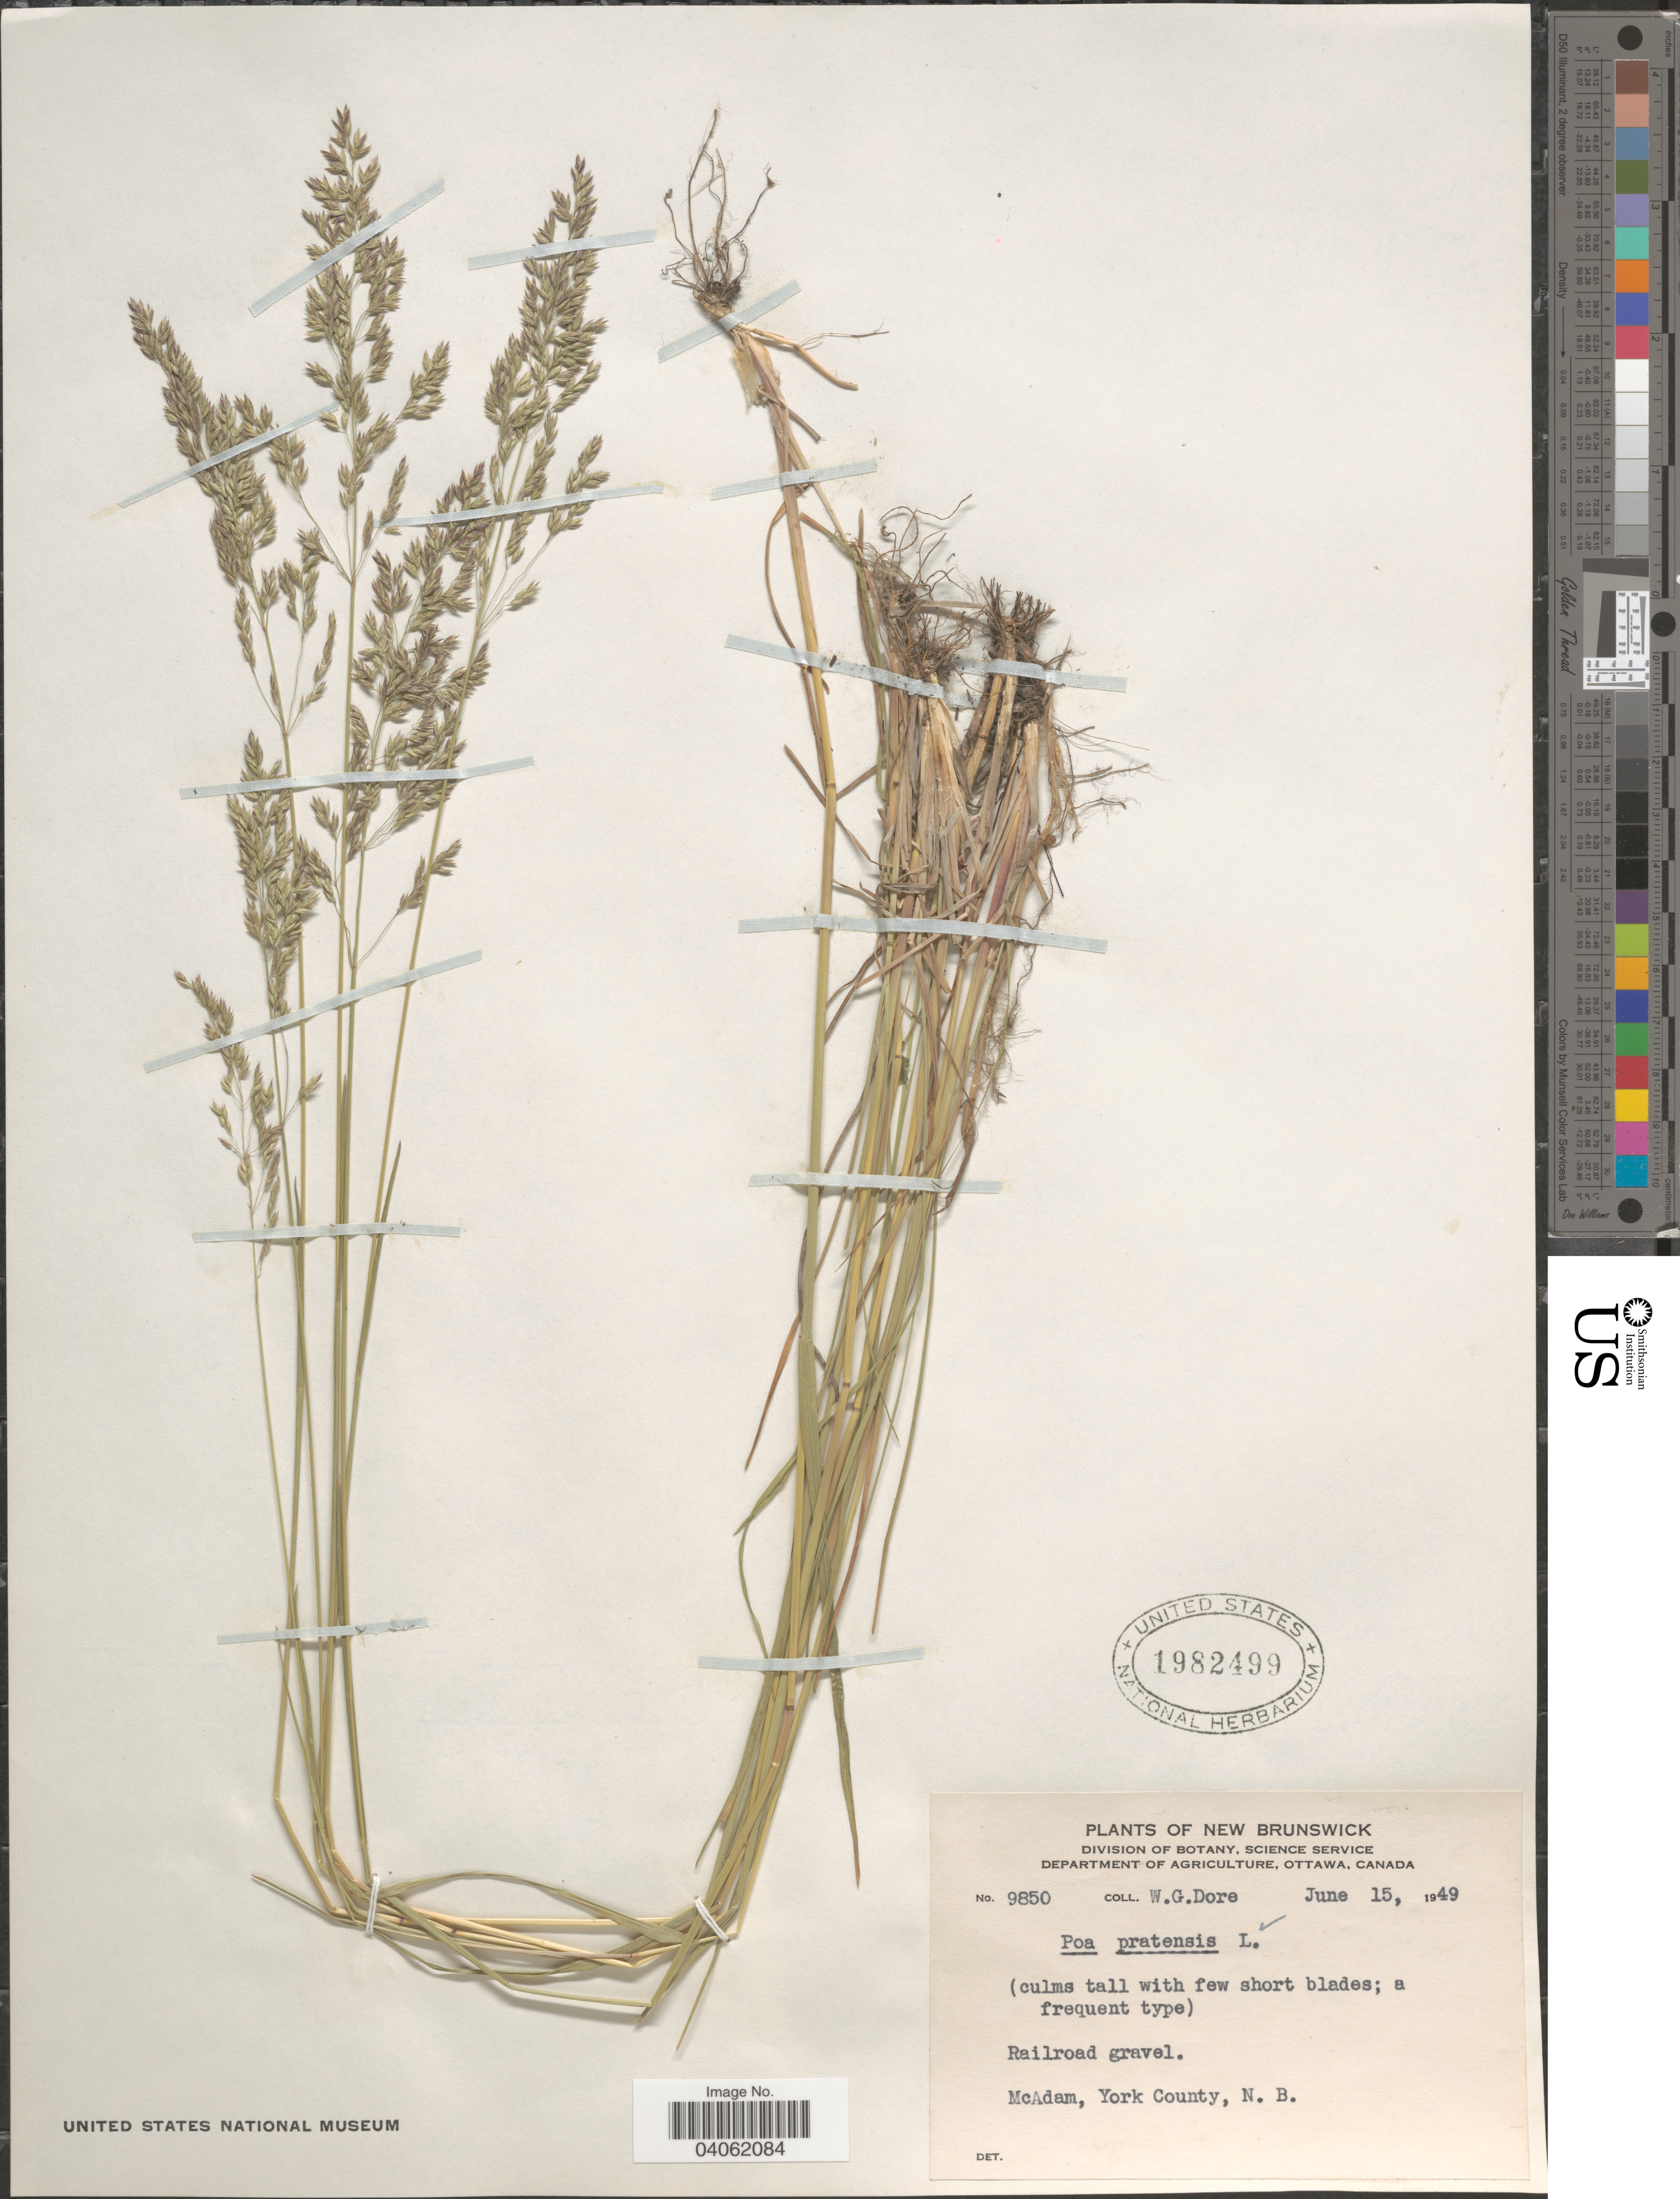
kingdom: Plantae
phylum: Tracheophyta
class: Liliopsida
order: Poales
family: Poaceae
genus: Poa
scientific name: Poa pratensis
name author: L.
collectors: W. Dore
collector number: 9850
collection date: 1949-06-15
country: Canada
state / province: New Brunswick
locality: McAdam, York County.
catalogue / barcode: US 1982499